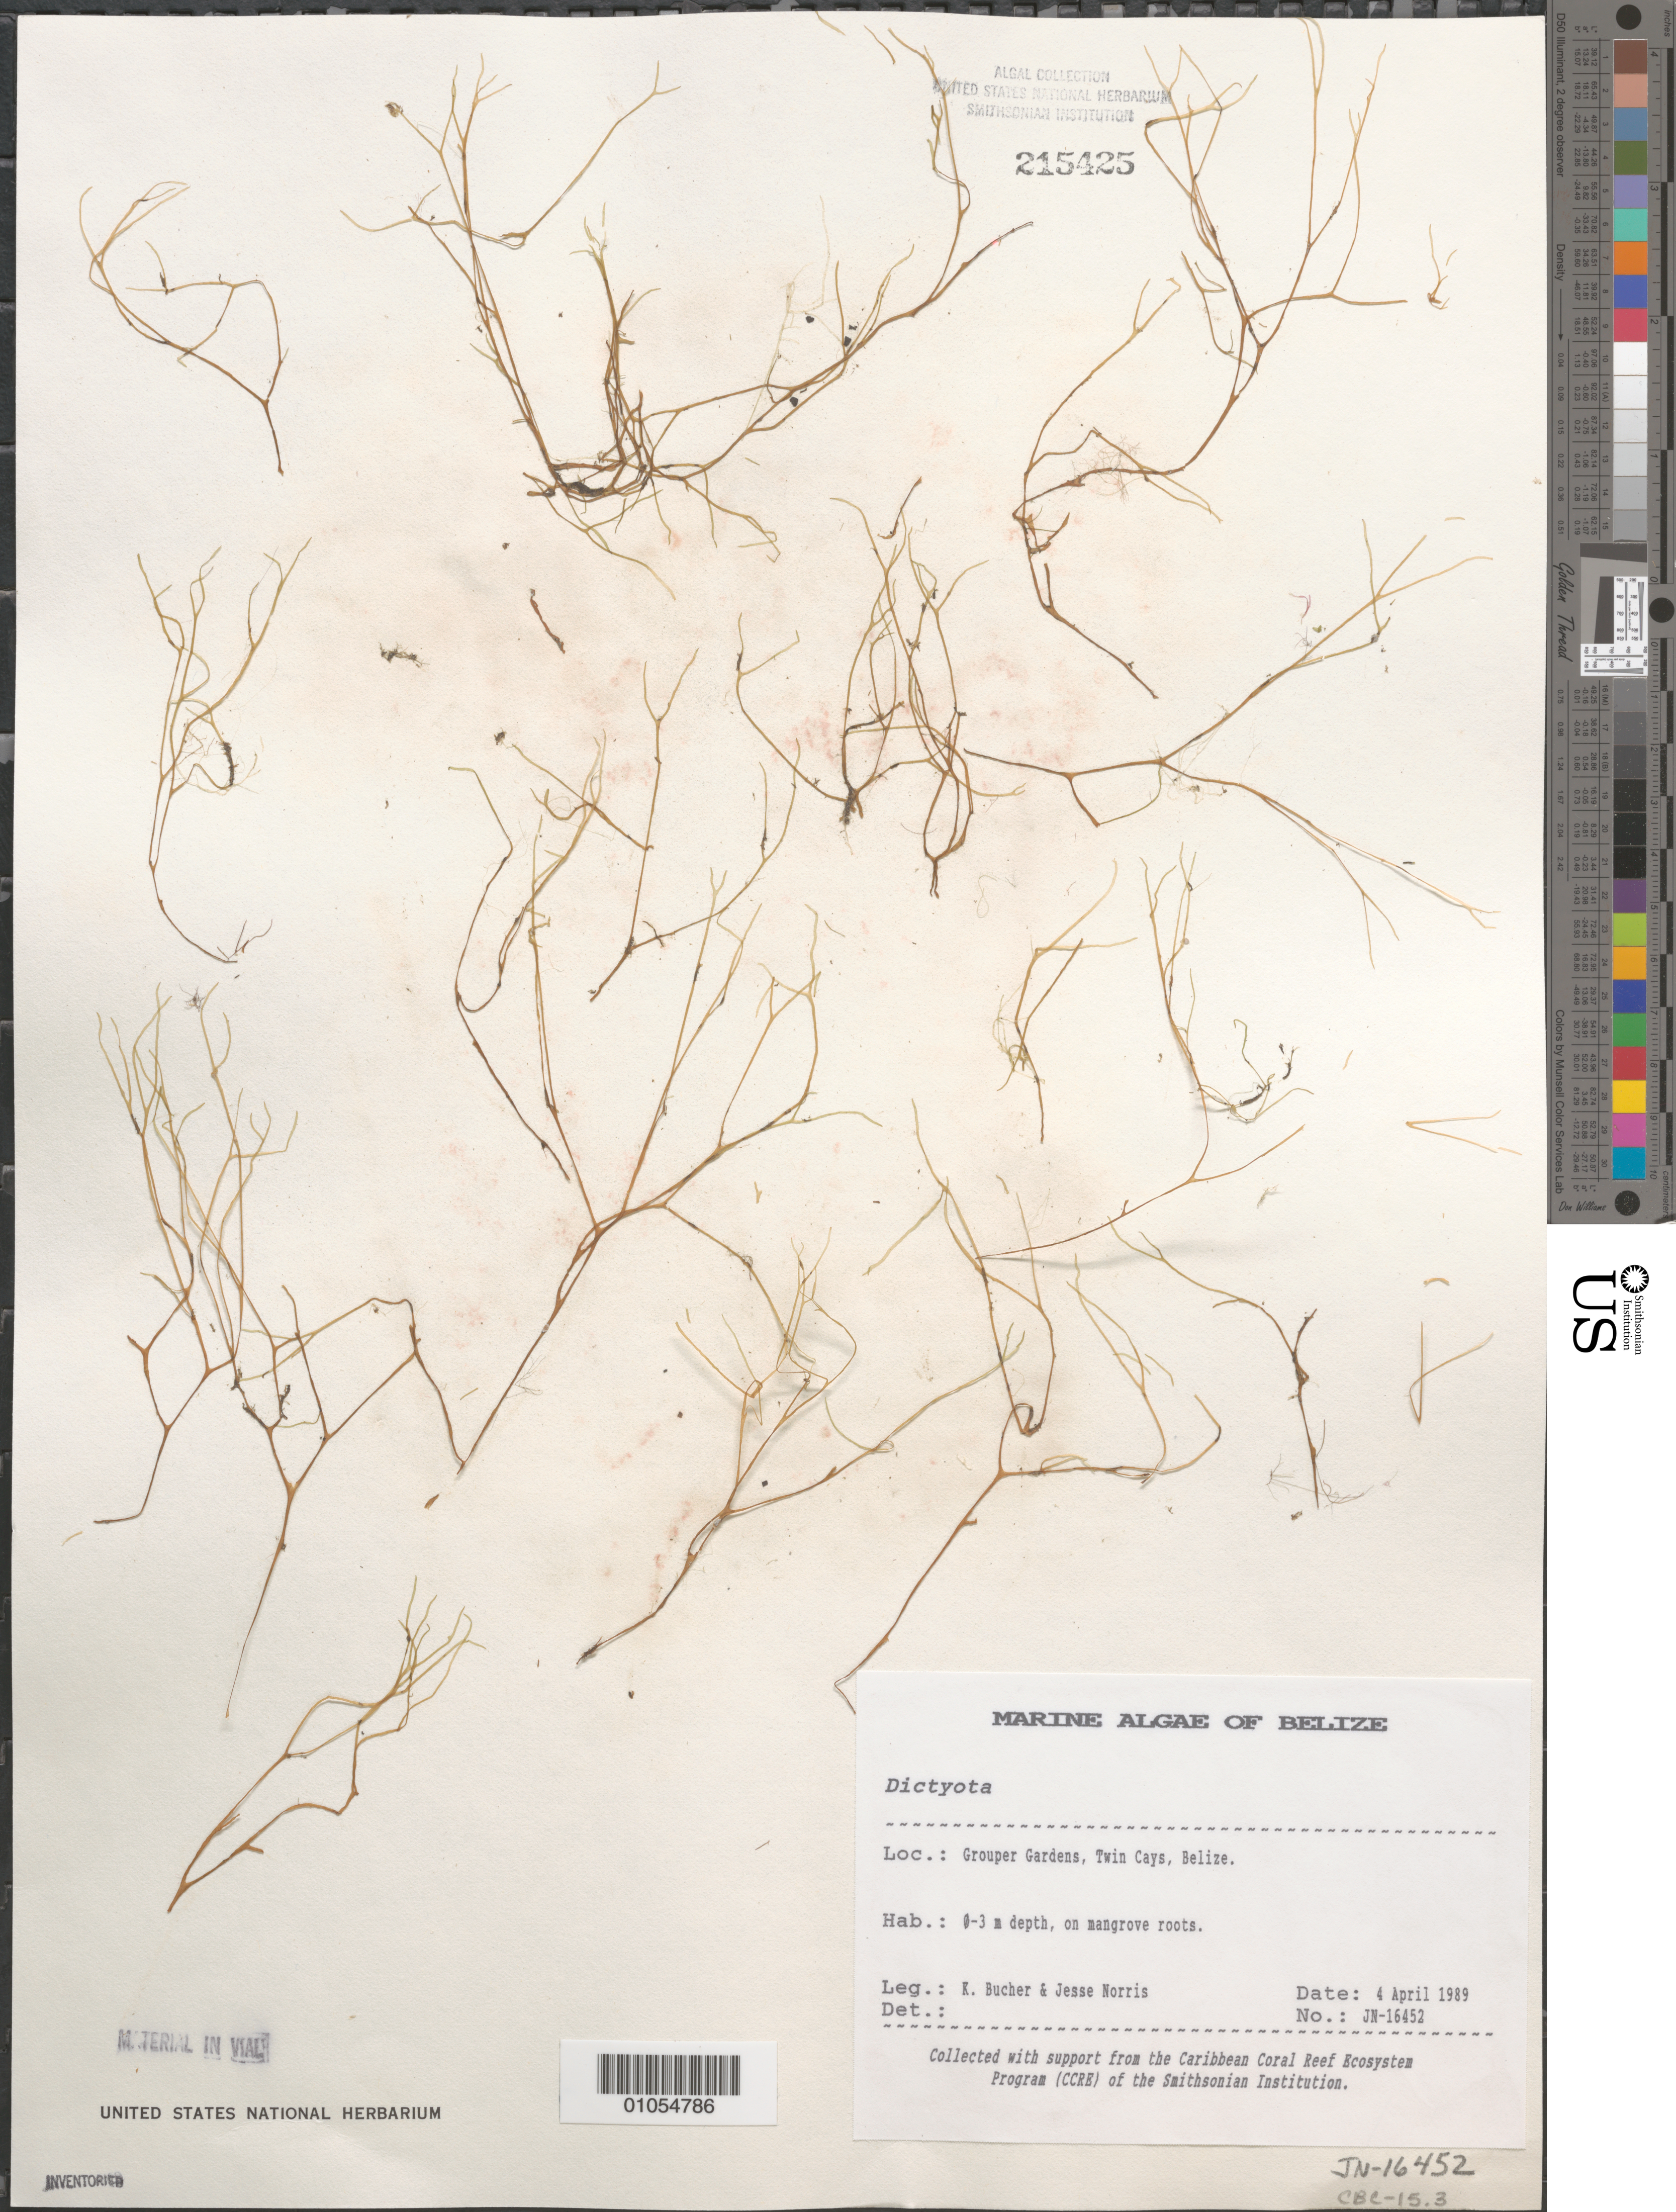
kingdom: Chromista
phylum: Ochrophyta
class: Phaeophyceae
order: Dictyotales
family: Dictyotaceae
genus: Dictyota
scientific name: Dictyota sp.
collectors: K. E. Bucher & J. A. Norris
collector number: JN-16452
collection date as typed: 04 Apr 1989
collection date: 1989-04-04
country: Belize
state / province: Stann Creek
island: Twin Cays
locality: Grouper Gardens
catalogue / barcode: US 215425